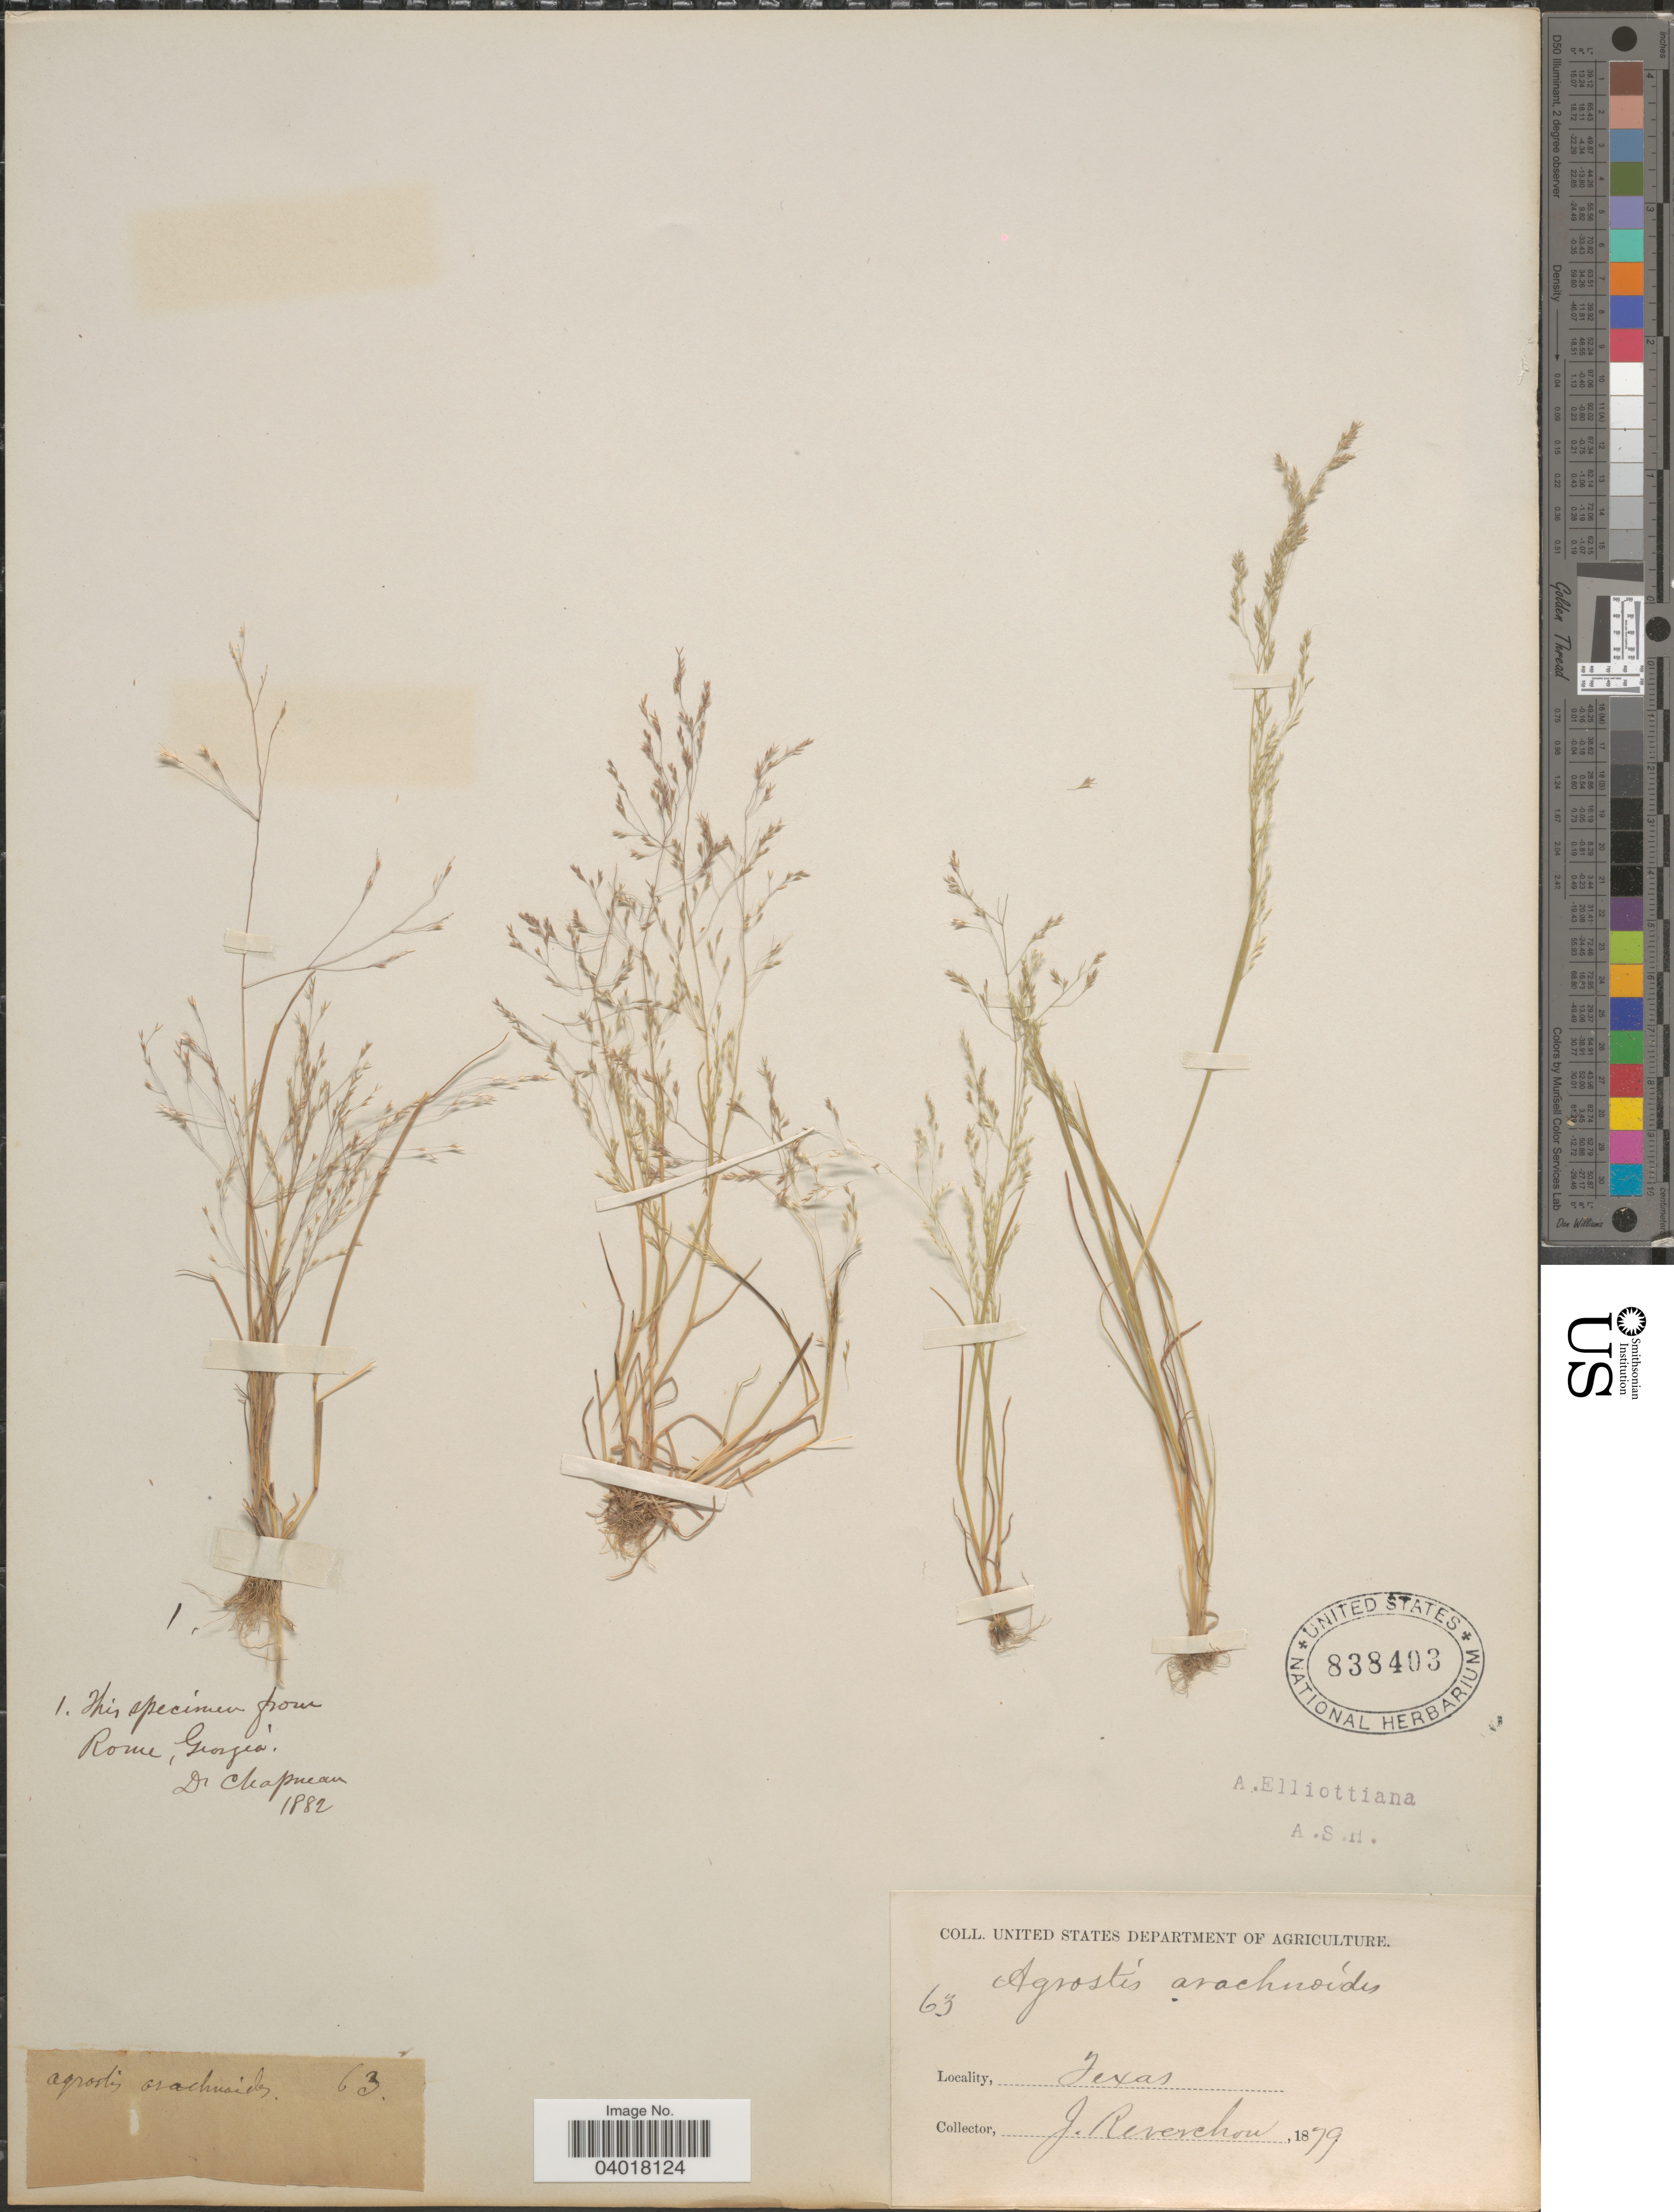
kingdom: Plantae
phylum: Tracheophyta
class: Liliopsida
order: Poales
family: Poaceae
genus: Agrostis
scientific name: Agrostis elliottiana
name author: Schult.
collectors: J. Reverchon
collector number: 63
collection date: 1879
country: United States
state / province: Texas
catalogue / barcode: US 838403